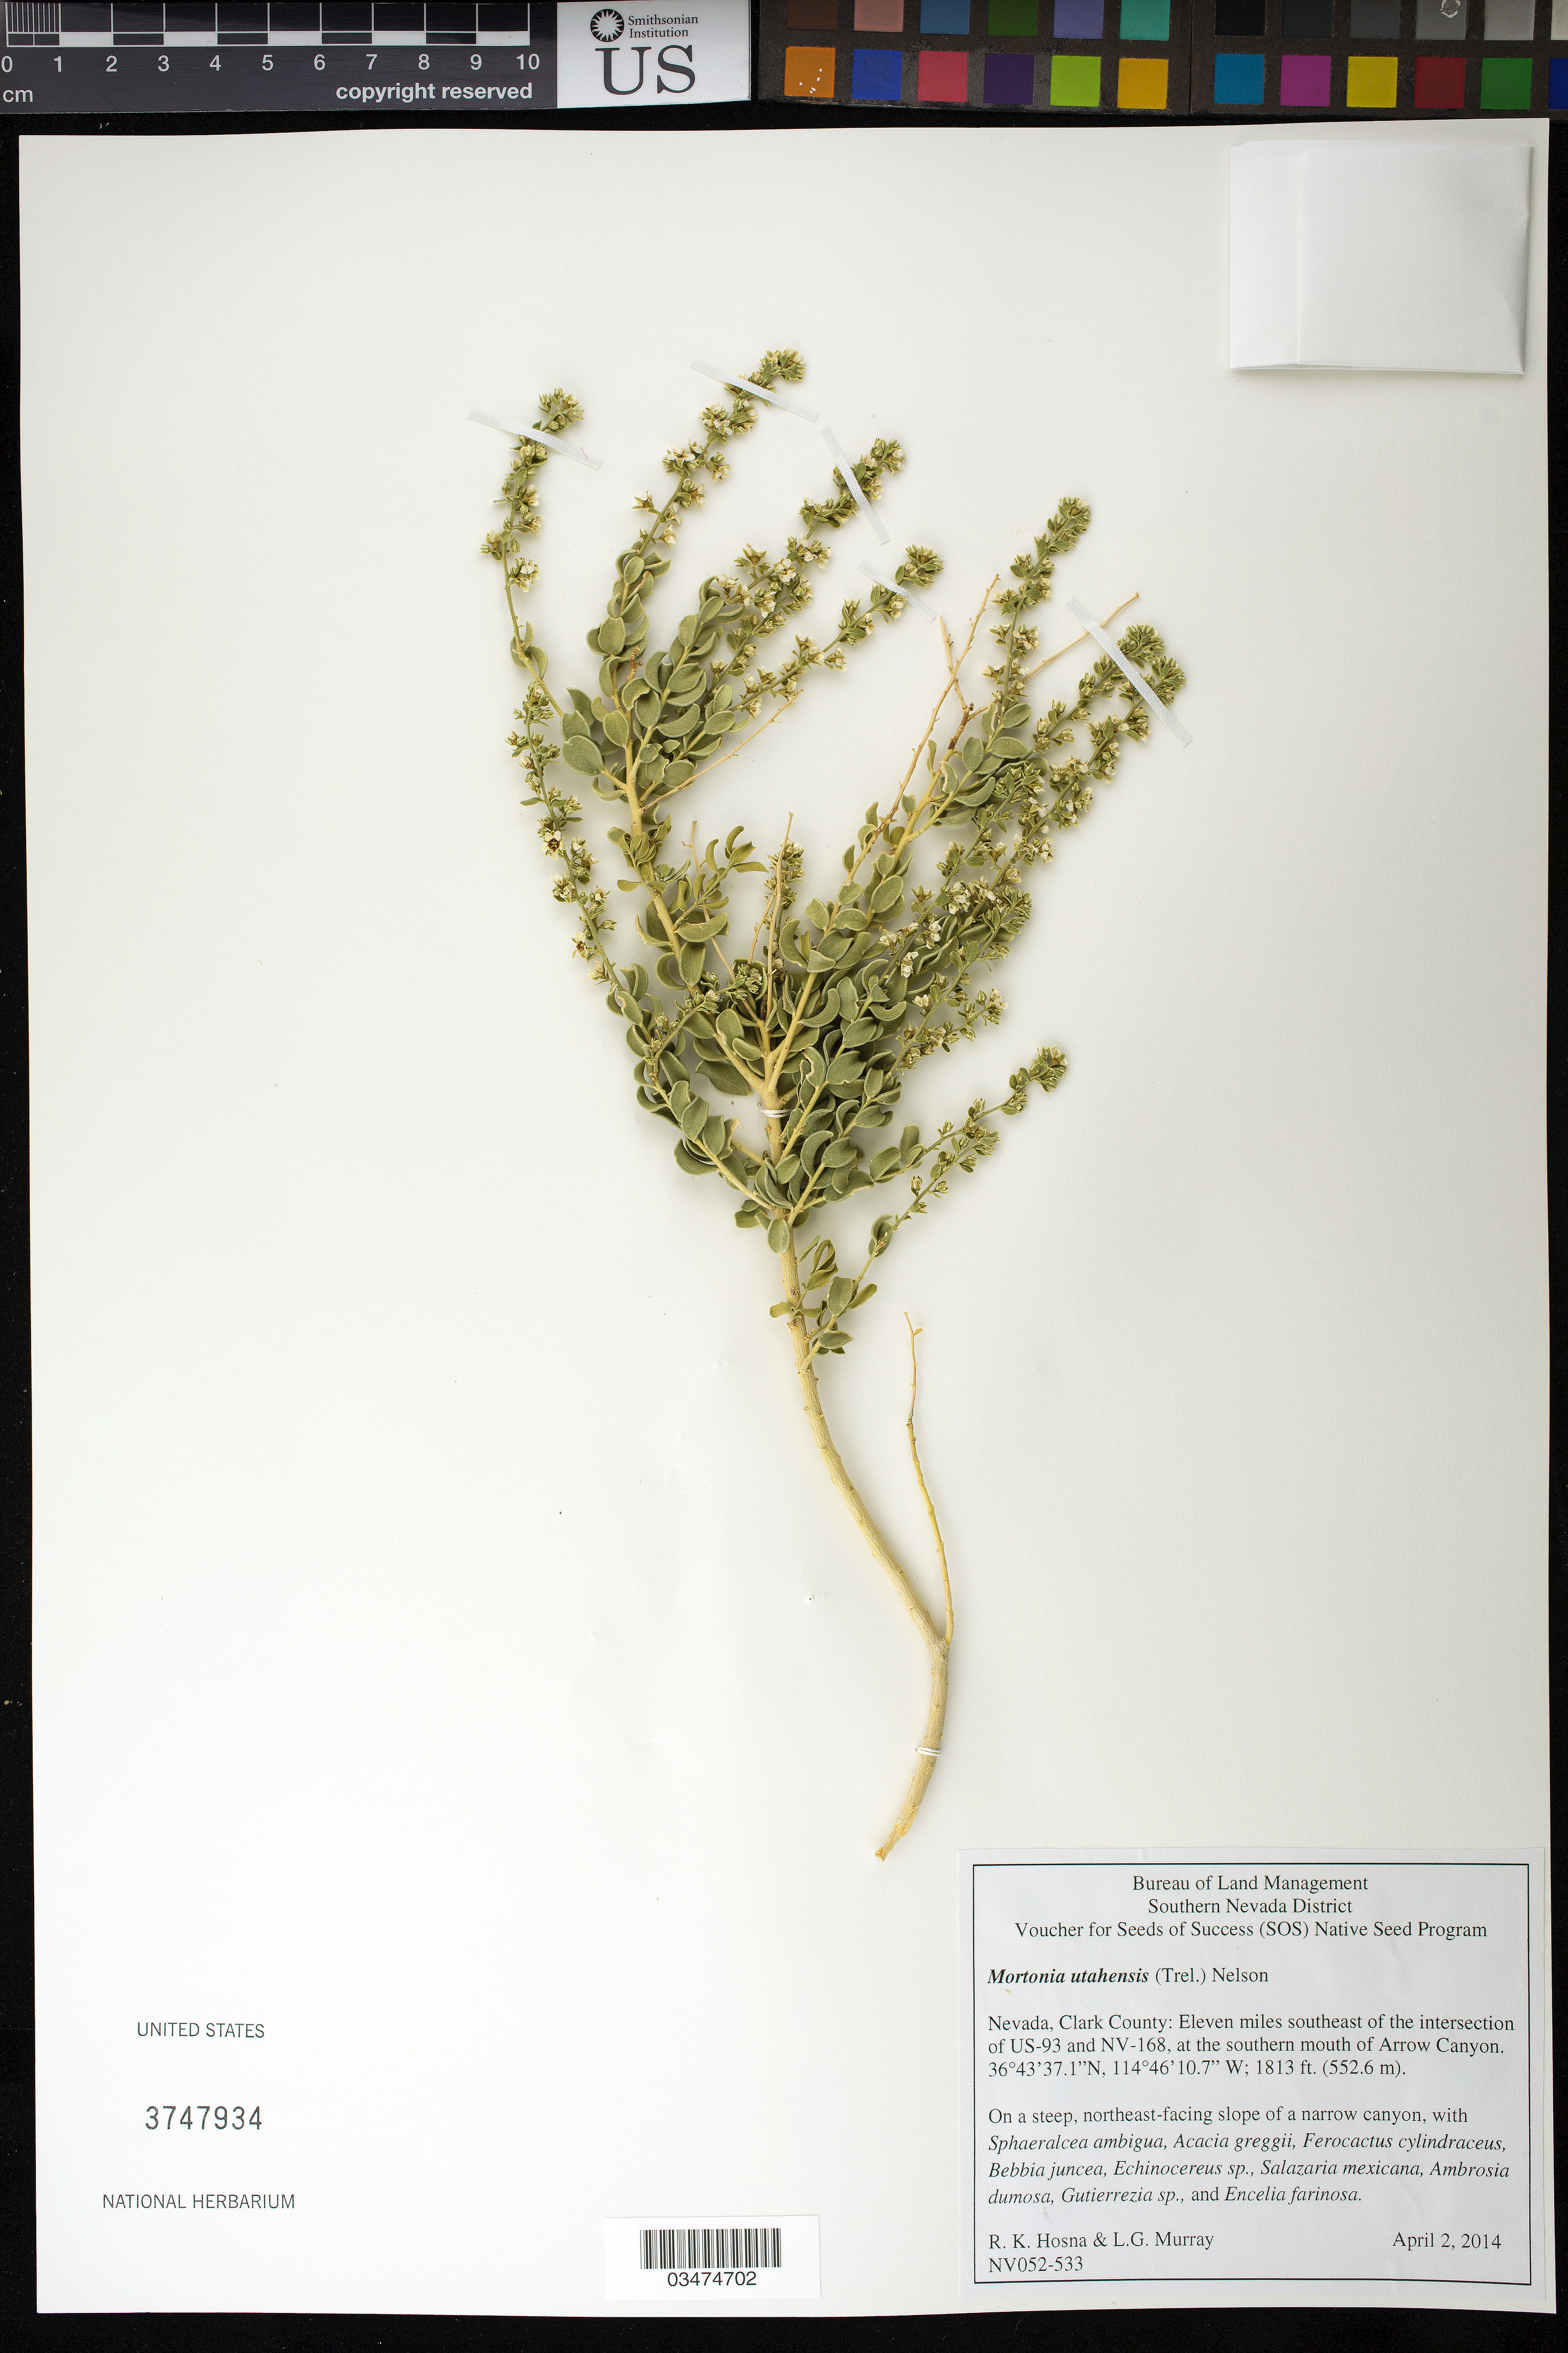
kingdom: Plantae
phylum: Tracheophyta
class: Magnoliopsida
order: Celastrales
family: Celastraceae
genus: Mortonia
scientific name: Mortonia utahensis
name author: (Coville ex Trel.) A. Nelson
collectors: R. Hosna & L. Murray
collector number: NV052-533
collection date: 2014-04-02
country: United States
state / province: Nevada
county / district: Clark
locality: Intersection of US-93 and NV-168, at the southern mouth of Arrow Canyon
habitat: With Acacia greggii, Ambrosia dumosa, Bebbia juncea, ect.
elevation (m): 553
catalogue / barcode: US 3747934